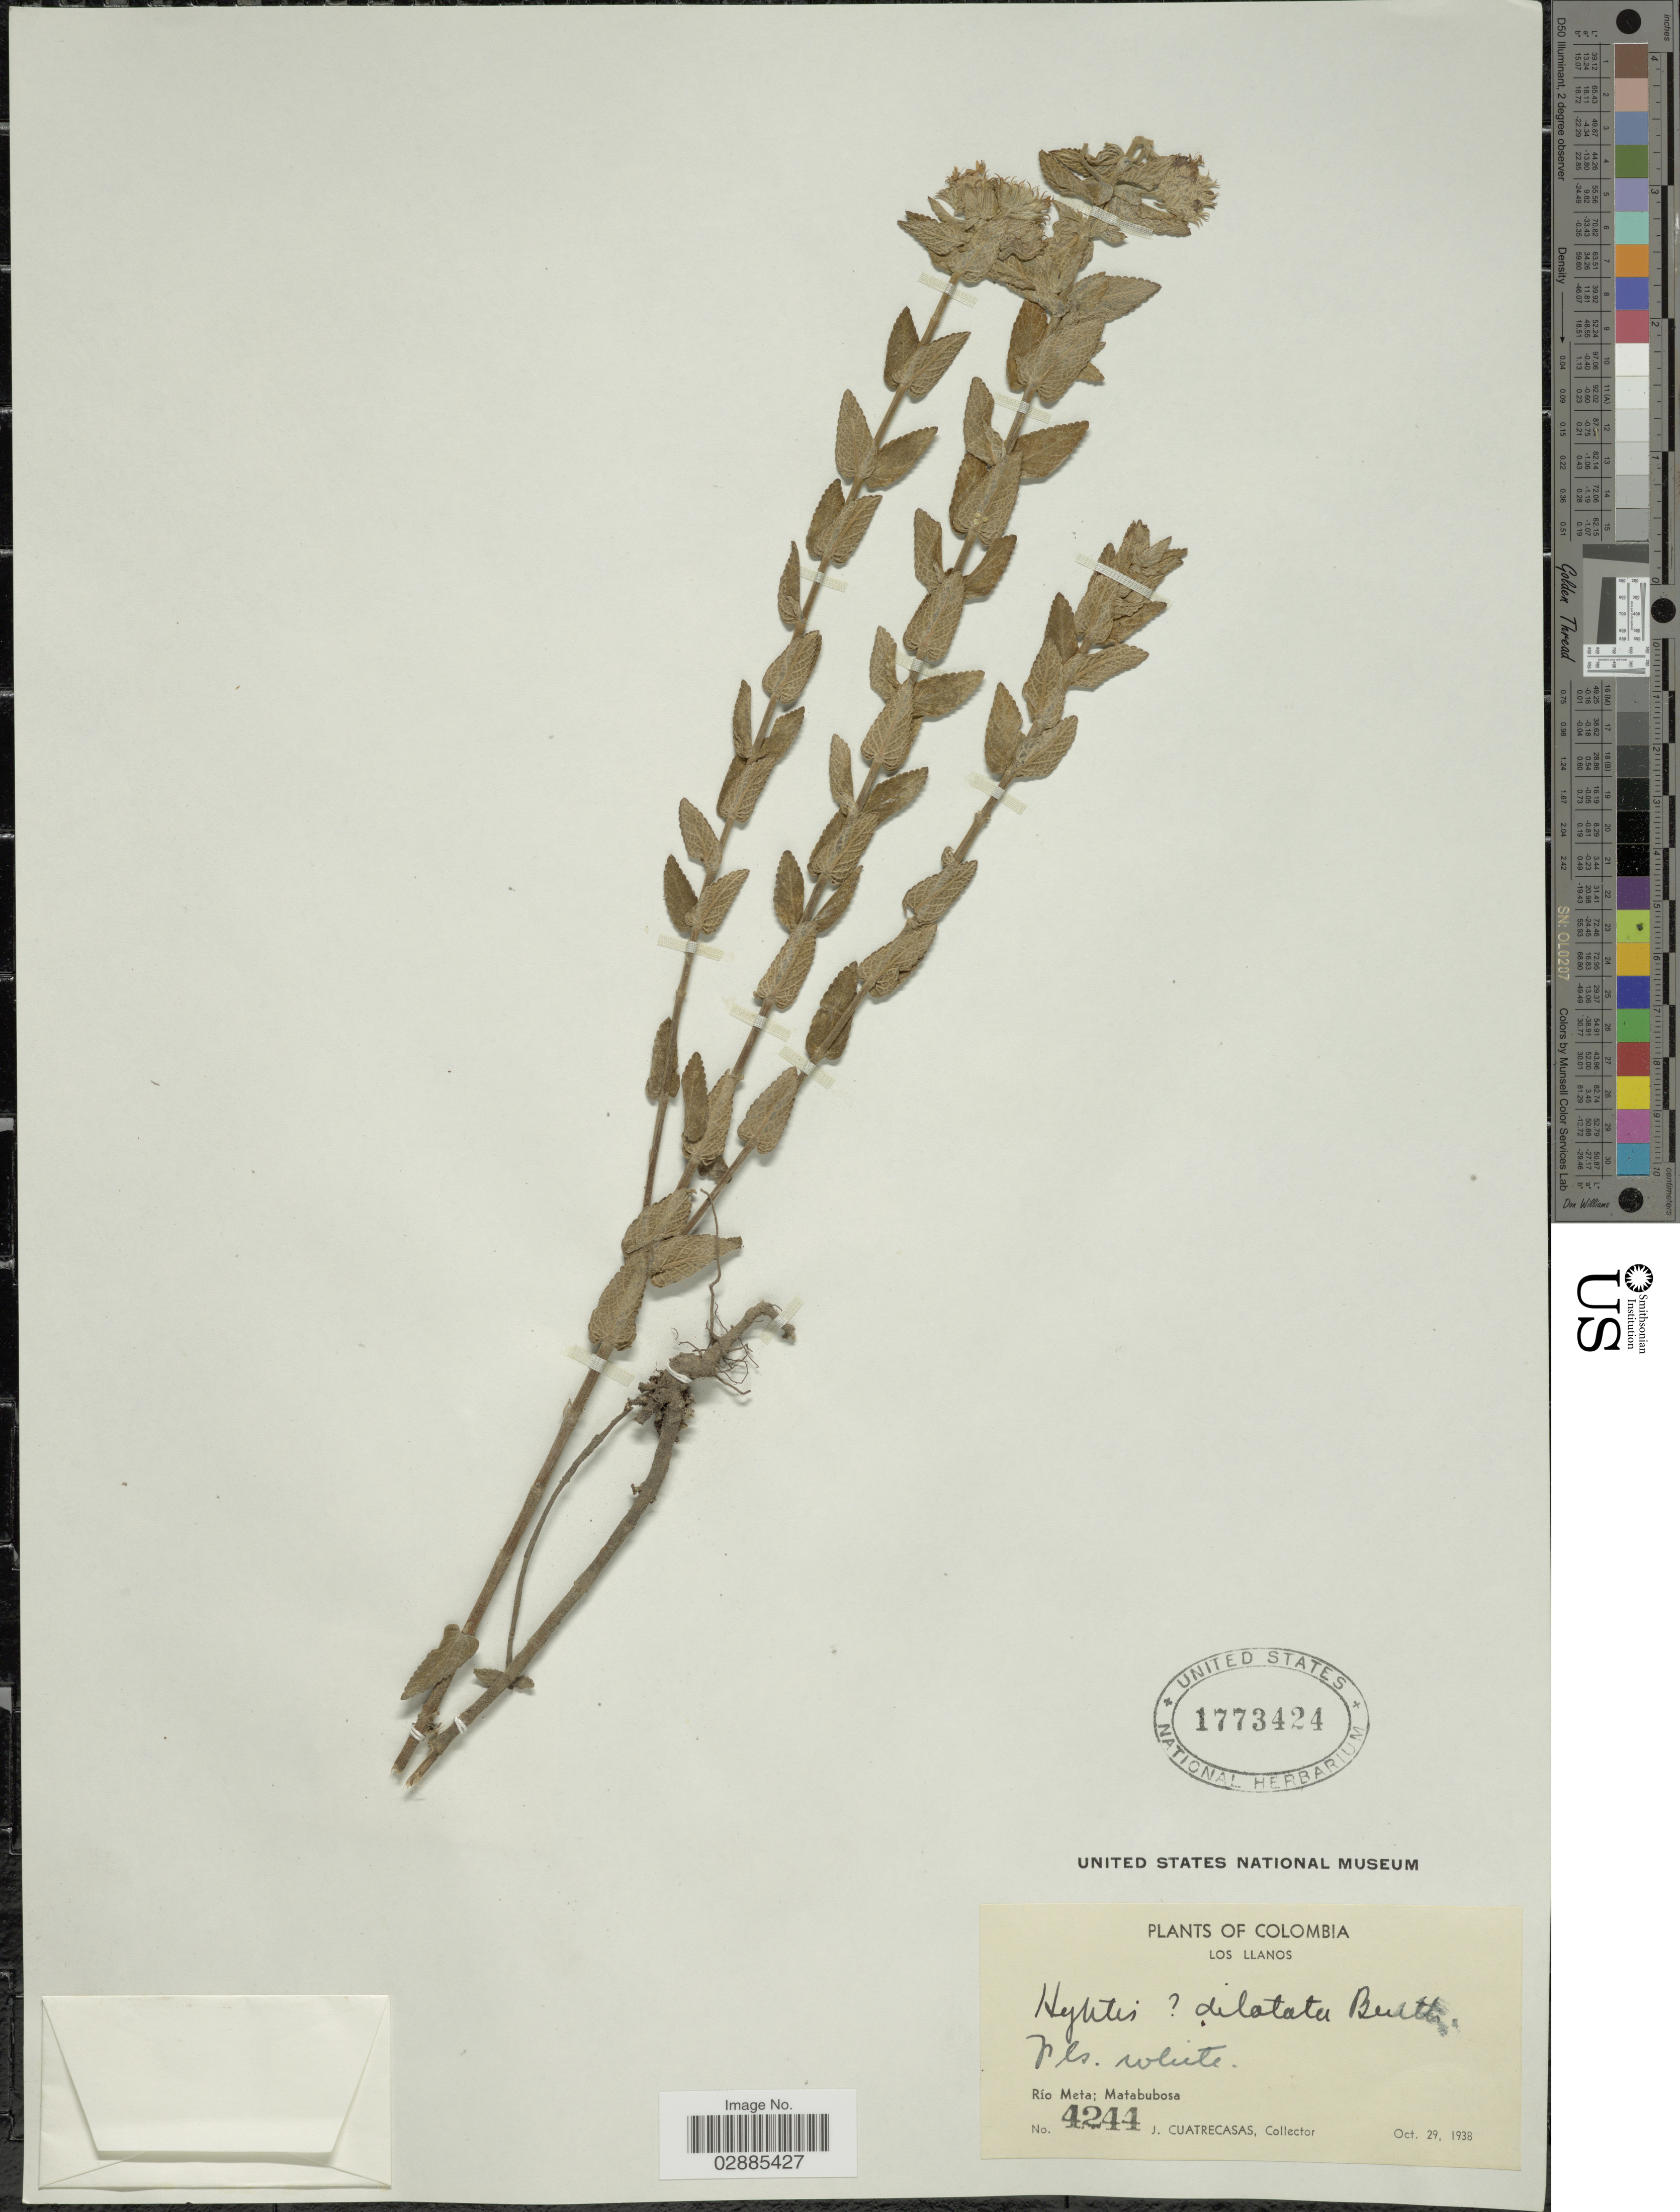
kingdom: Plantae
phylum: Tracheophyta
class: Magnoliopsida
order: Lamiales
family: Lamiaceae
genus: Hyptis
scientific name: Hyptis dilatata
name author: Benth.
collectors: J. Cuatrecasas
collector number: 4244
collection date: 1938-10-29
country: Colombia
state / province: Meta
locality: Los Llanos. Río Meta; Matabubosa.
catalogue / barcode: US 1773424